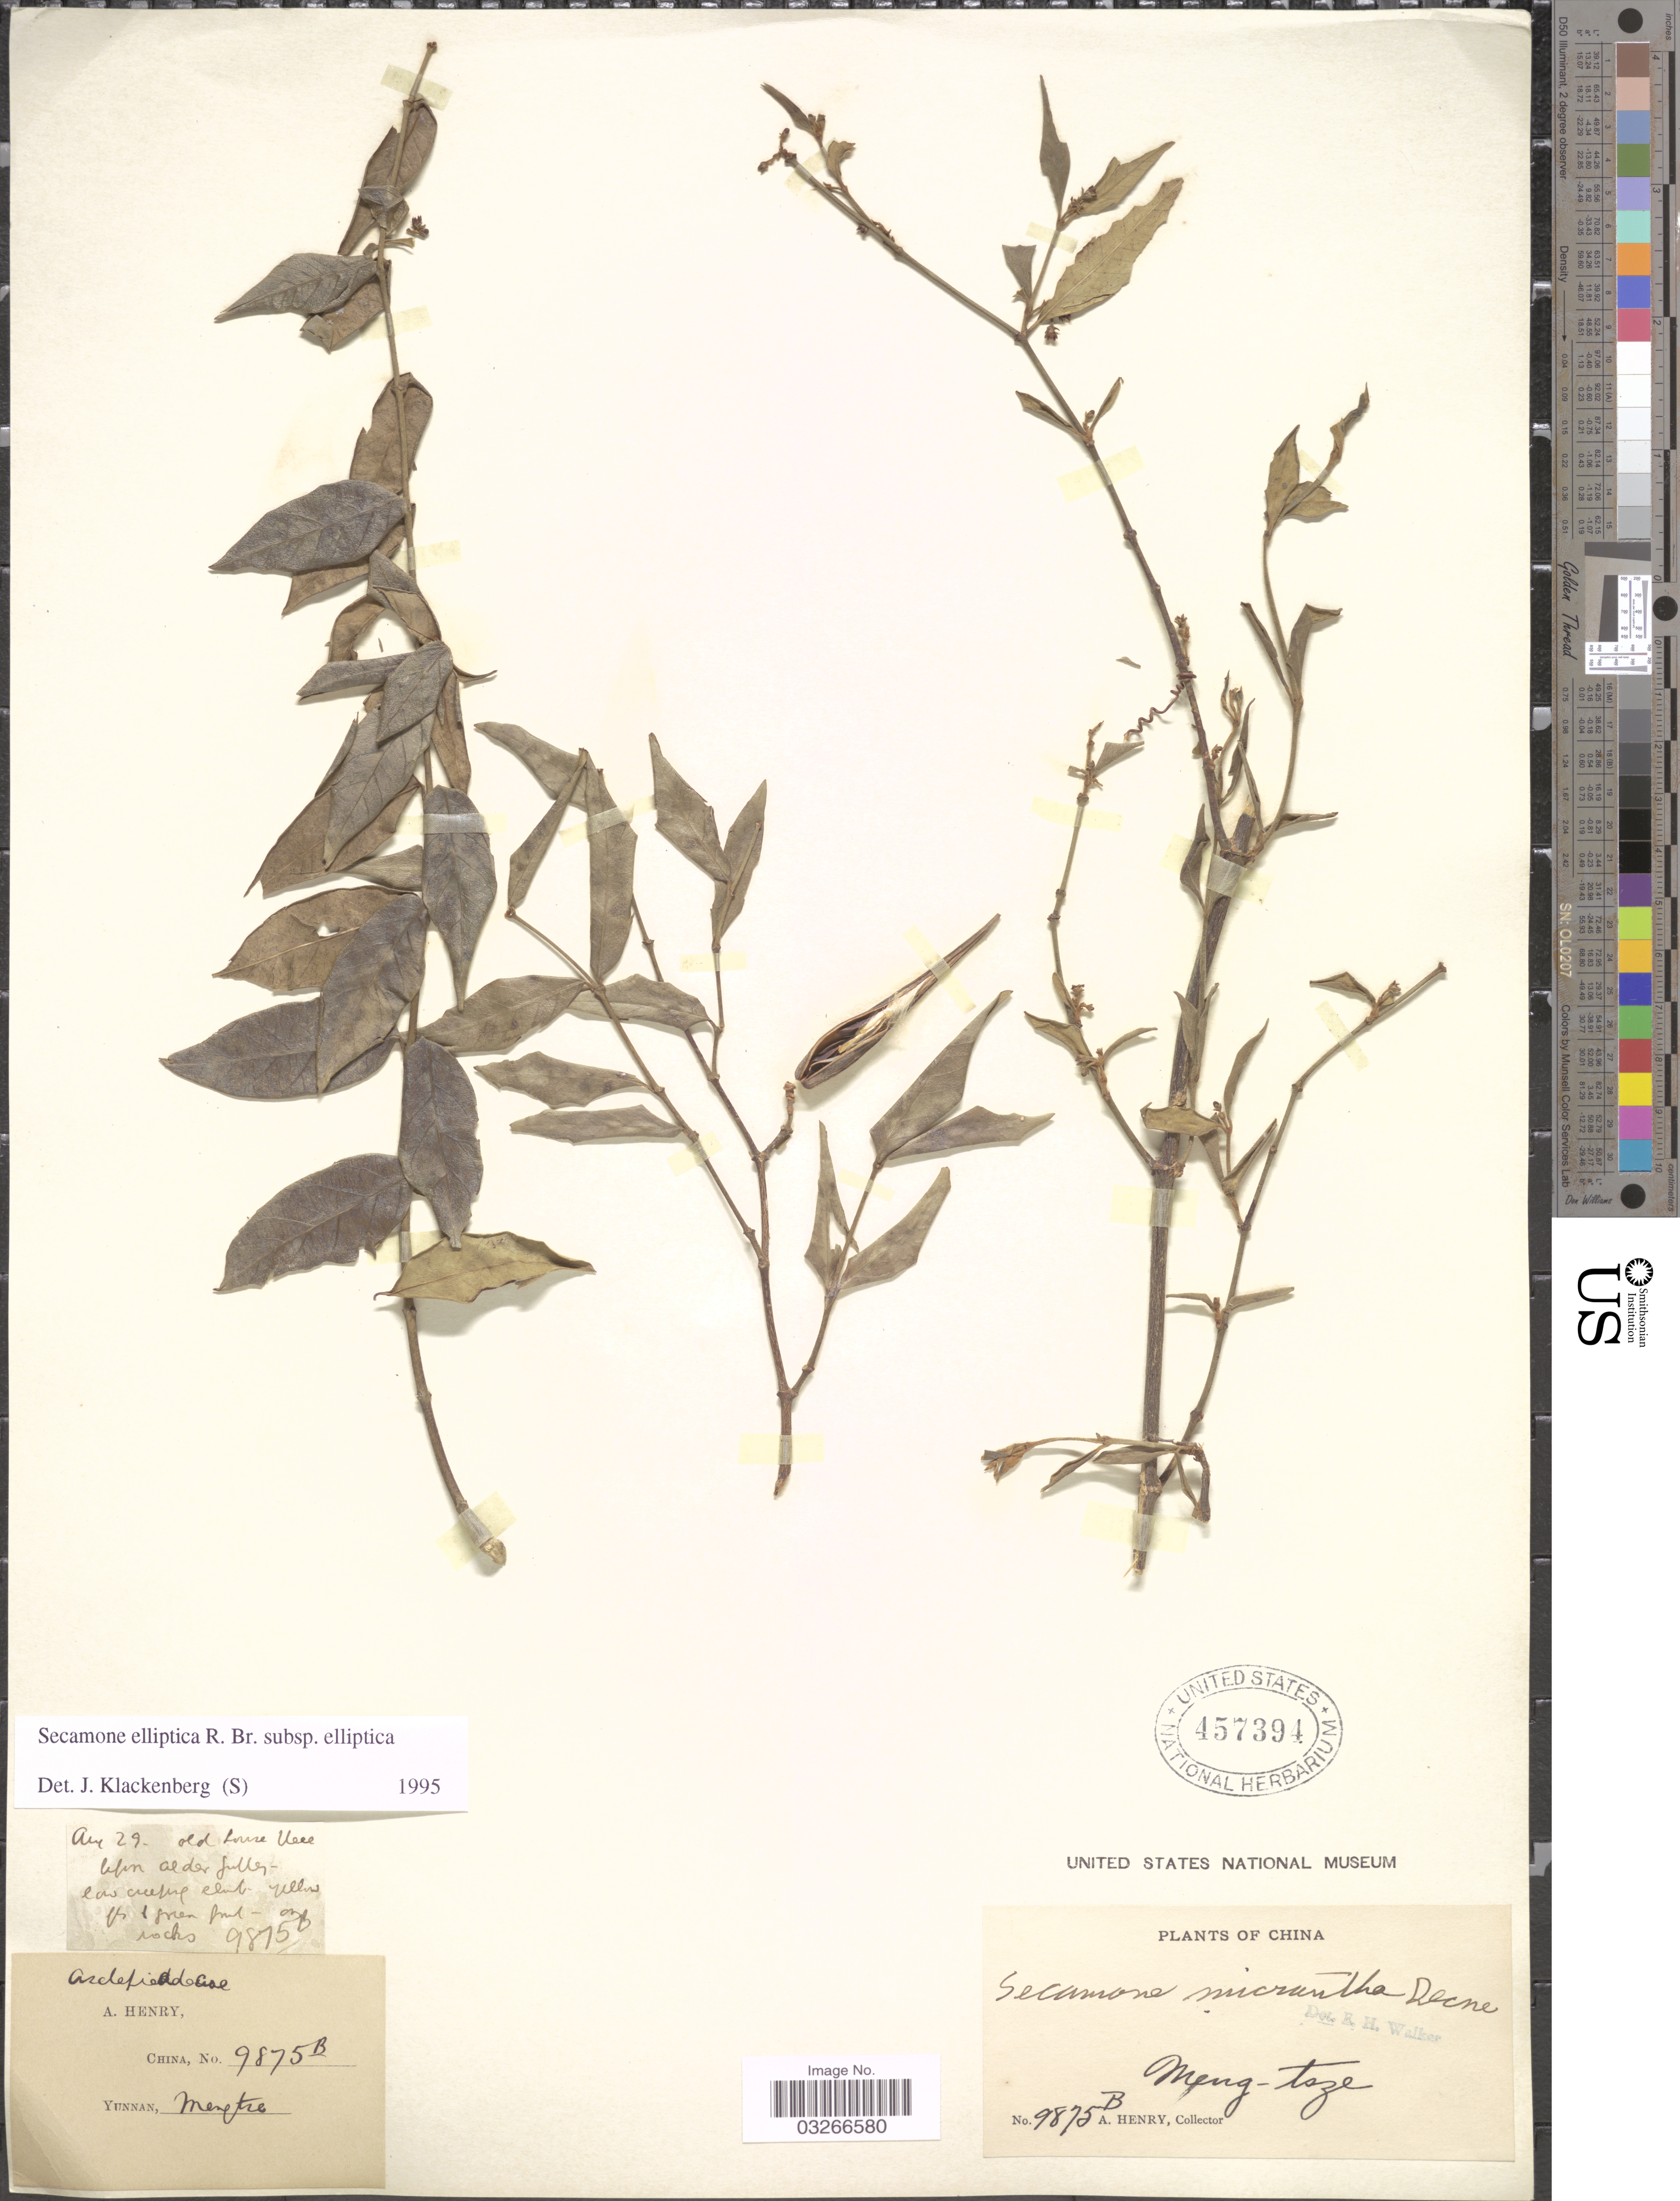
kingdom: Plantae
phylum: Tracheophyta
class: Magnoliopsida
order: Gentianales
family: Apocynaceae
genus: Secamone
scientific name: Secamone elliptica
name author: R. Br.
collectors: A. Henry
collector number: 9875 B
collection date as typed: Transcribed d/m/y: /8/29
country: China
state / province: Yunnan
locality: Meng-tze.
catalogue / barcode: US 457394